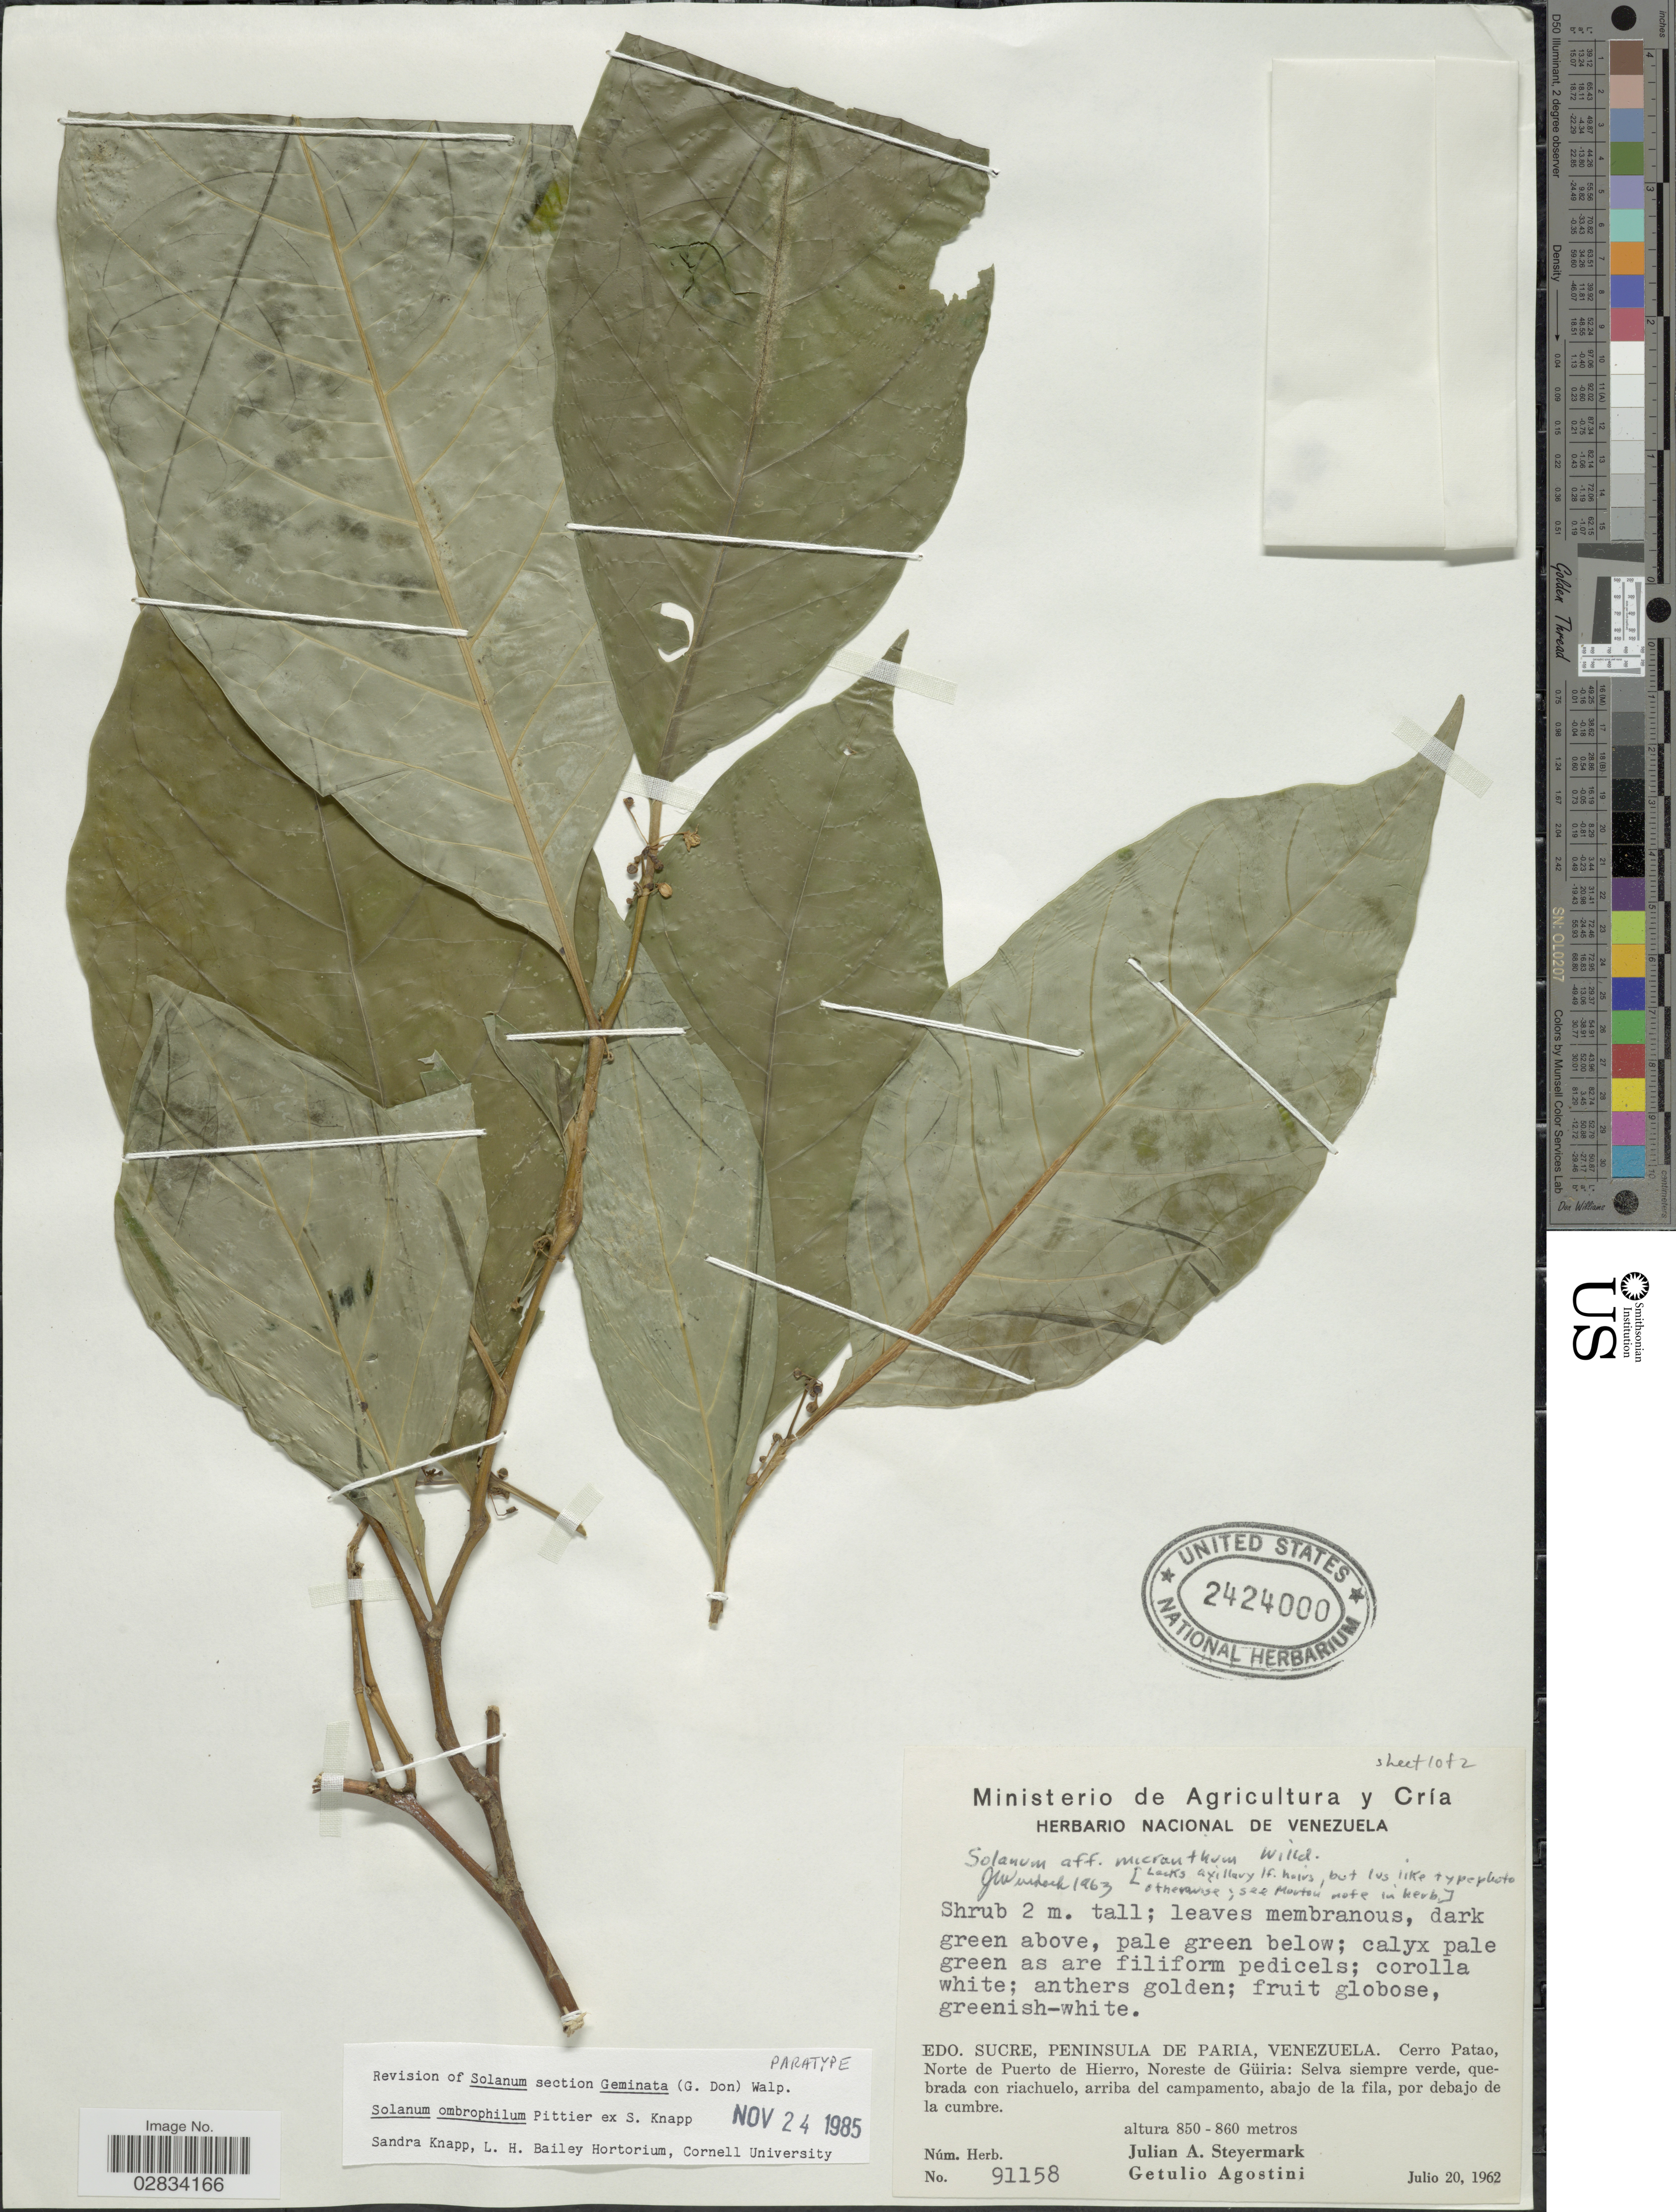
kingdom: Plantae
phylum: Tracheophyta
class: Magnoliopsida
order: Solanales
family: Solanaceae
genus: Solanum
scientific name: Solanum ombrophilum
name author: Pittier ex S. Knapp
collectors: J. Steyermark & G. Agostini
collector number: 91158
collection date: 1962-07-20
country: Venezuela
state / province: Sucre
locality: Edo. Sucre, Peninsula de Paria, Cerro Patao, Norte de Puerto de Hierro, Noreste de Güiria, Selva siempre verde, quebrada con riachuelo, arriba del campamento, abajo de la fila, por debajo de la cumbre.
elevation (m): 850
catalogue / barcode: US 2424000